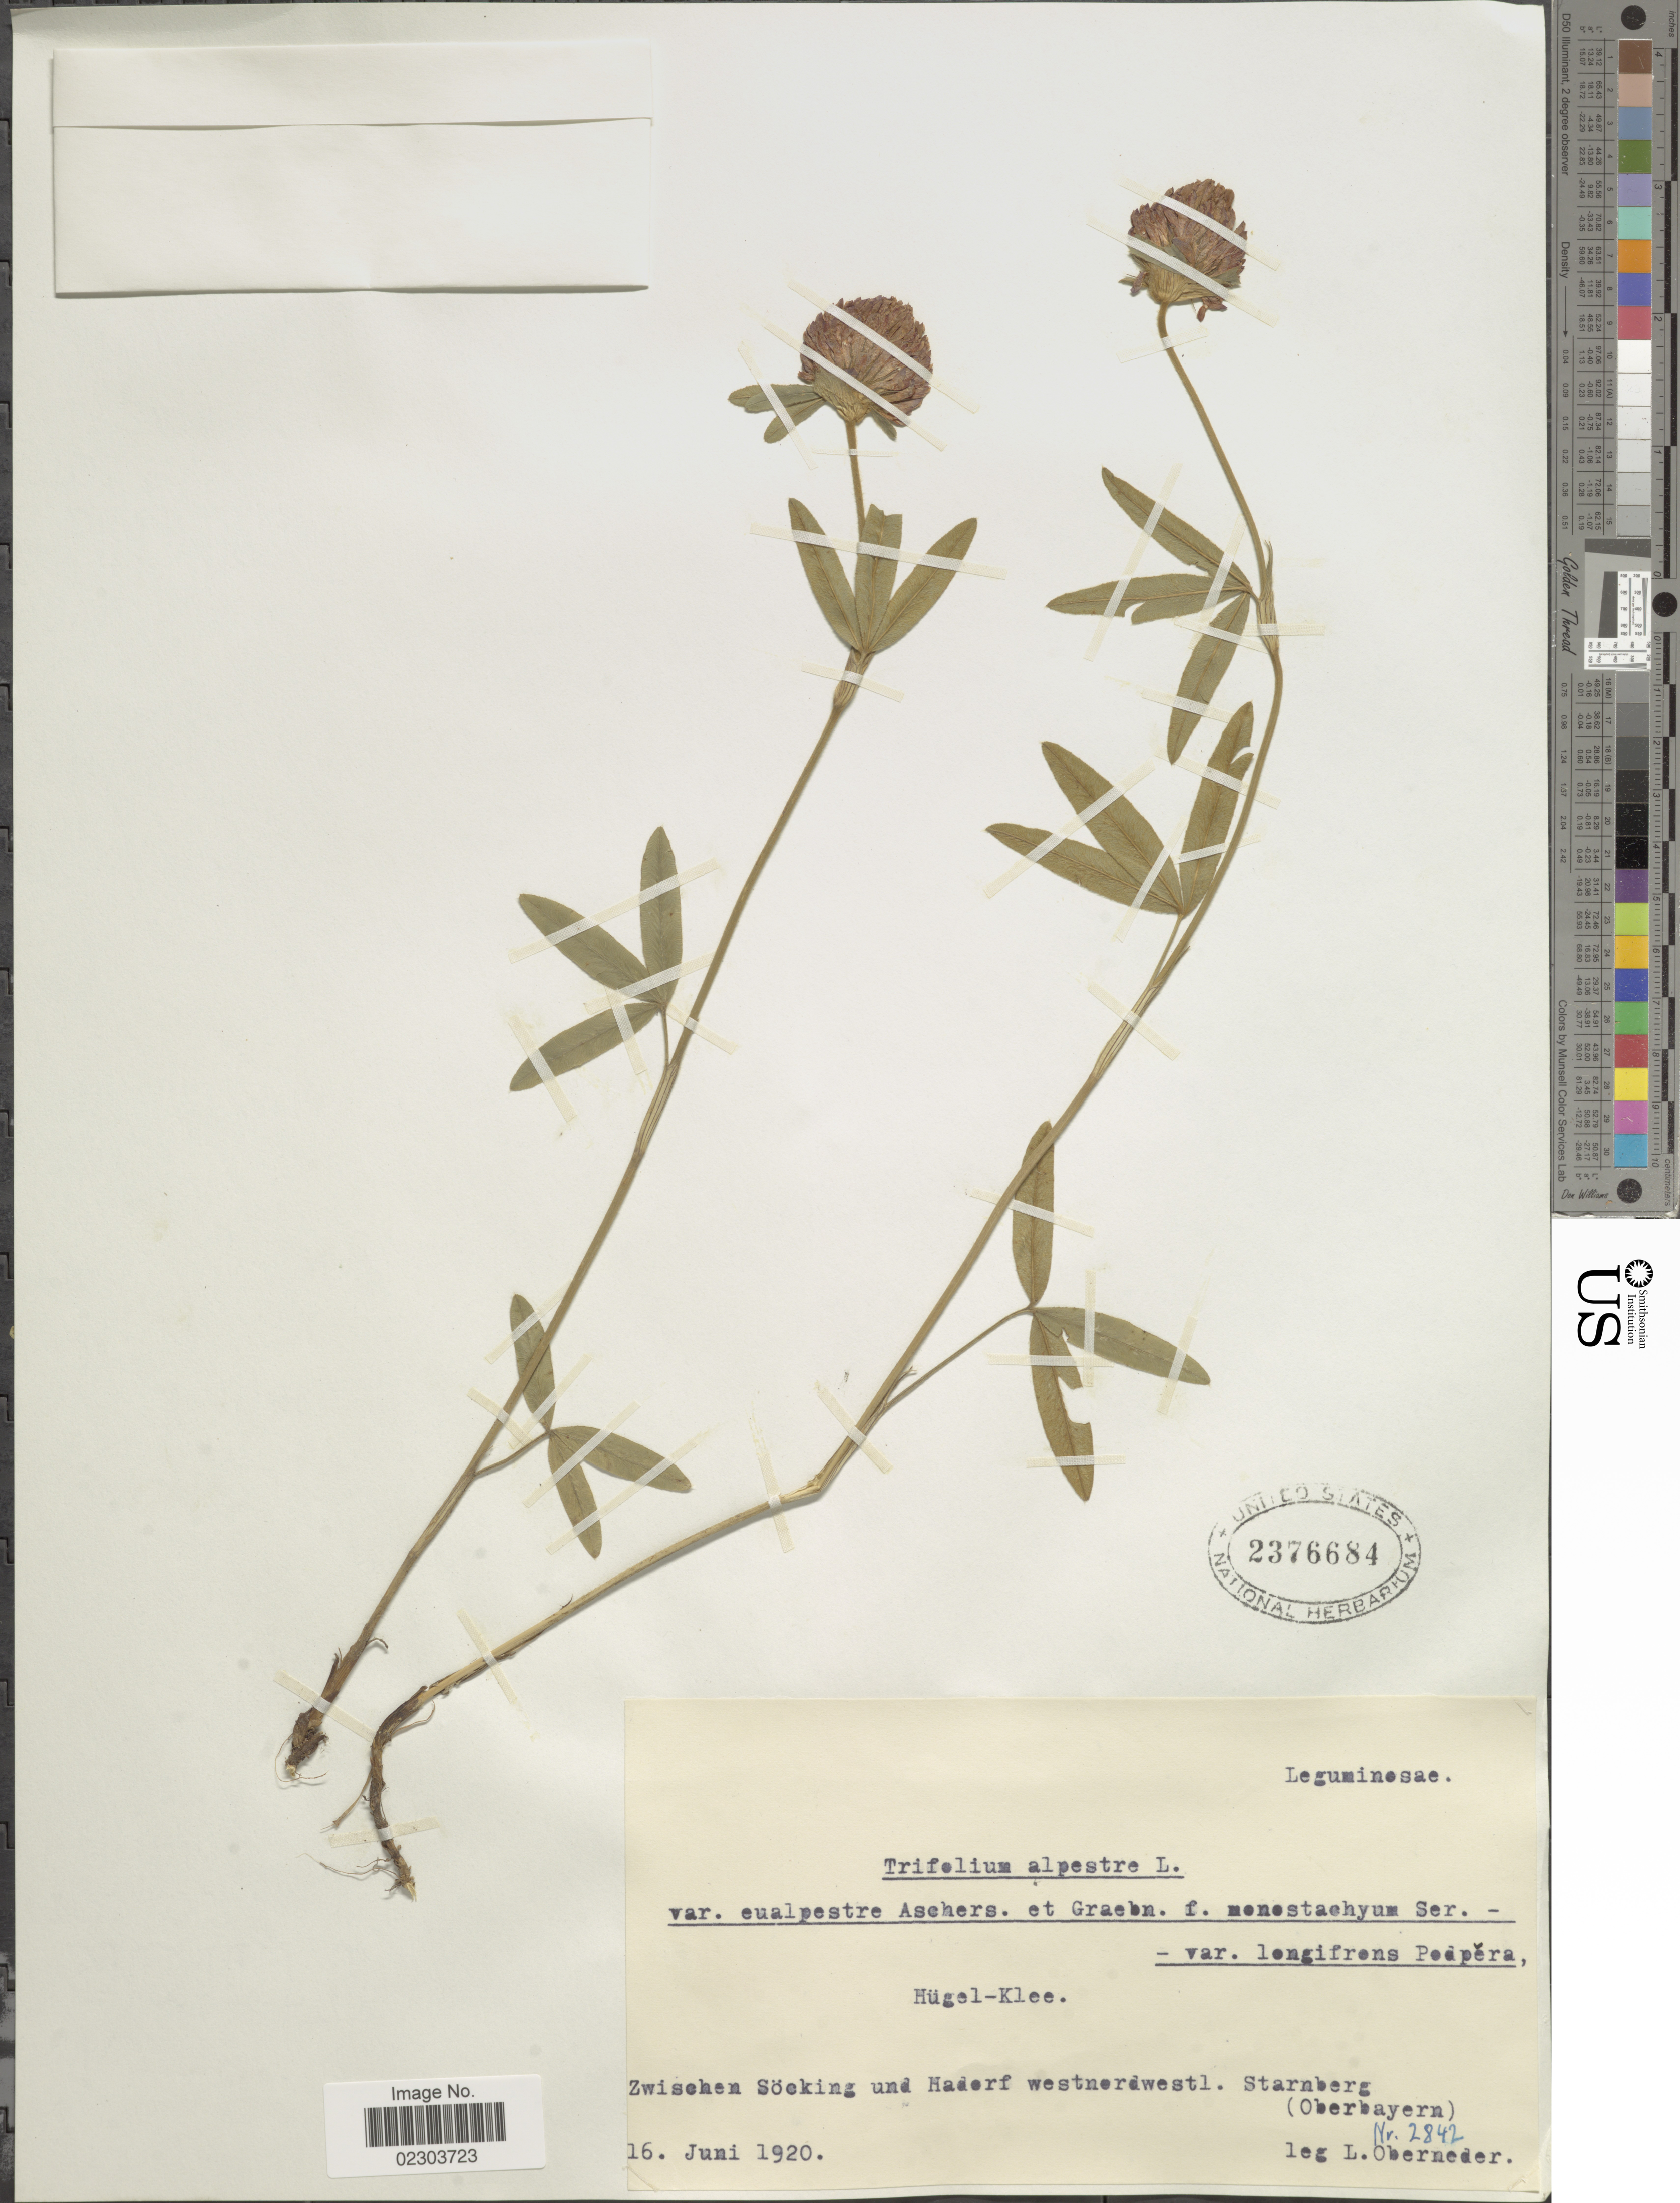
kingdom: Plantae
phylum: Tracheophyta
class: Magnoliopsida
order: Fabales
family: Fabaceae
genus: Trifolium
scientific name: Trifolium alpestre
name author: L.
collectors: L. Oberneder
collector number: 2842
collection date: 1920-06-16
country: Germany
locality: Zwischen Socking und Haderf westnerdwestl. Starnberg (Oberbayern)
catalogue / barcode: US 2376684